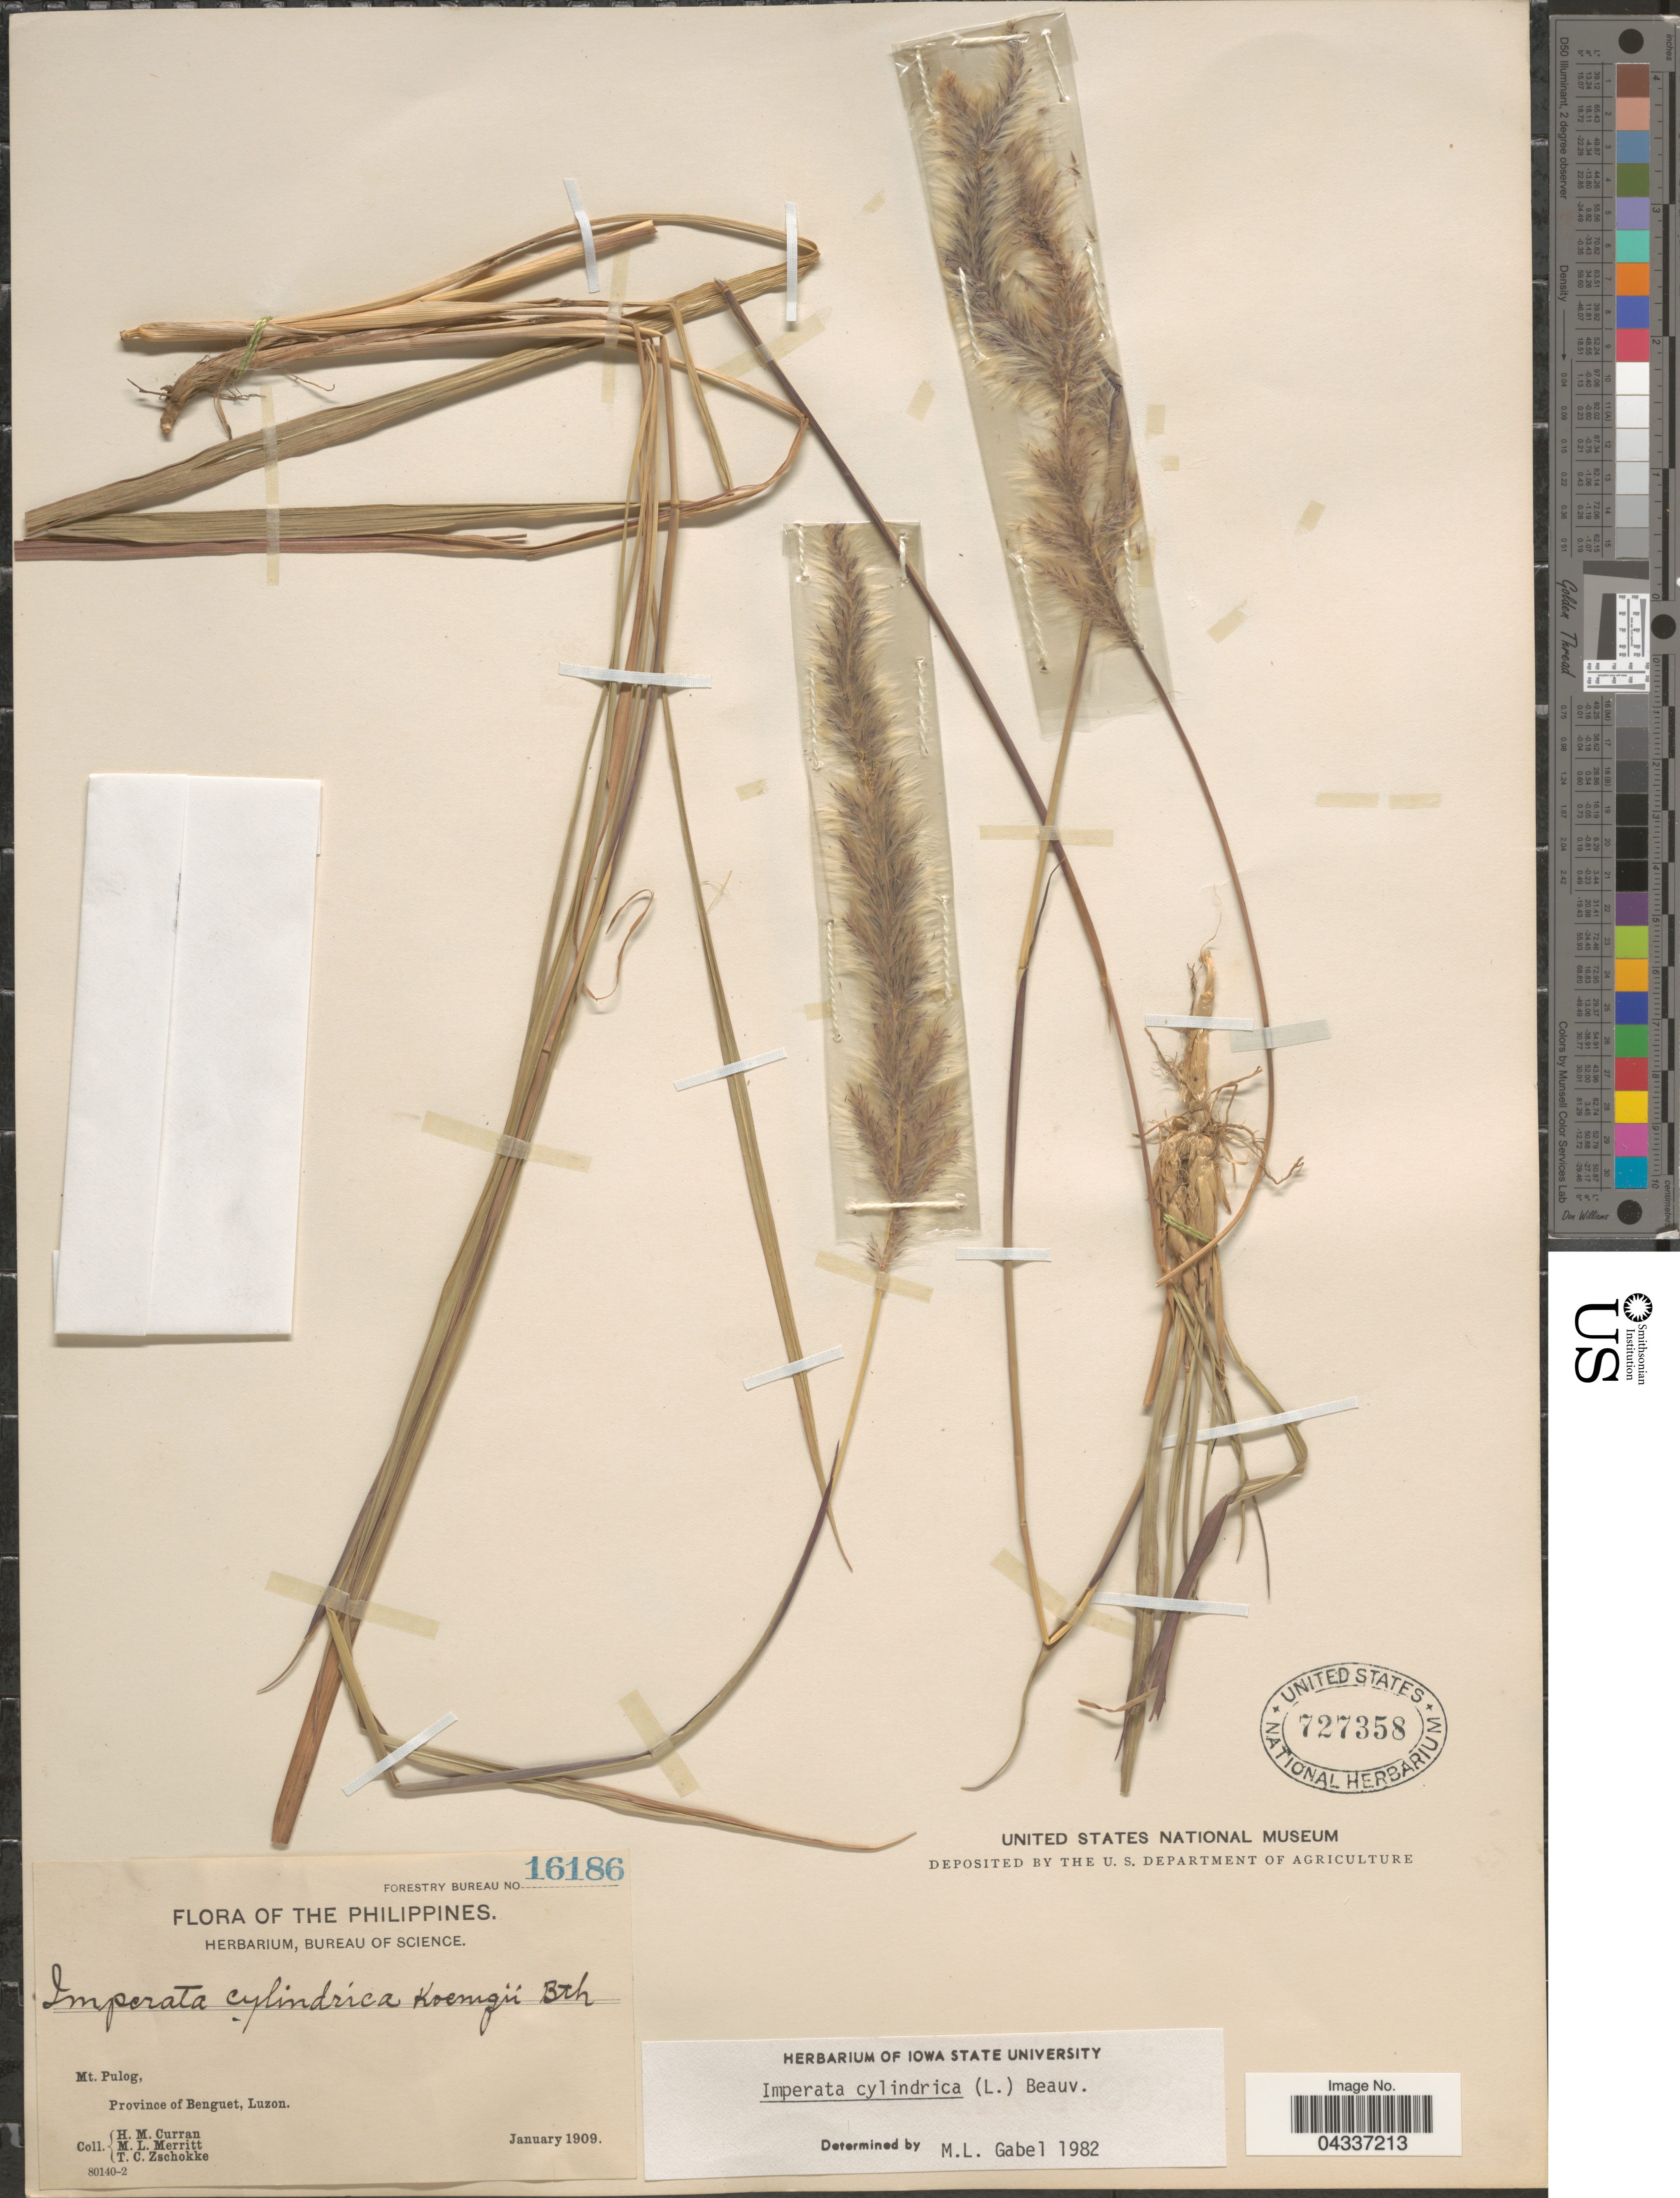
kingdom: Plantae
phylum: Tracheophyta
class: Liliopsida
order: Poales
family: Poaceae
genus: Imperata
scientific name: Imperata cylindrica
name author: (L.) P. Beauv.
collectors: H. M. Curran, M. L. Merritt & T. C. Zschokke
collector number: Forestry Bureau 16186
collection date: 1909-01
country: Philippines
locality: Mt. Pulog, Province of Benguet, Luzon.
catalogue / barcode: US 727358